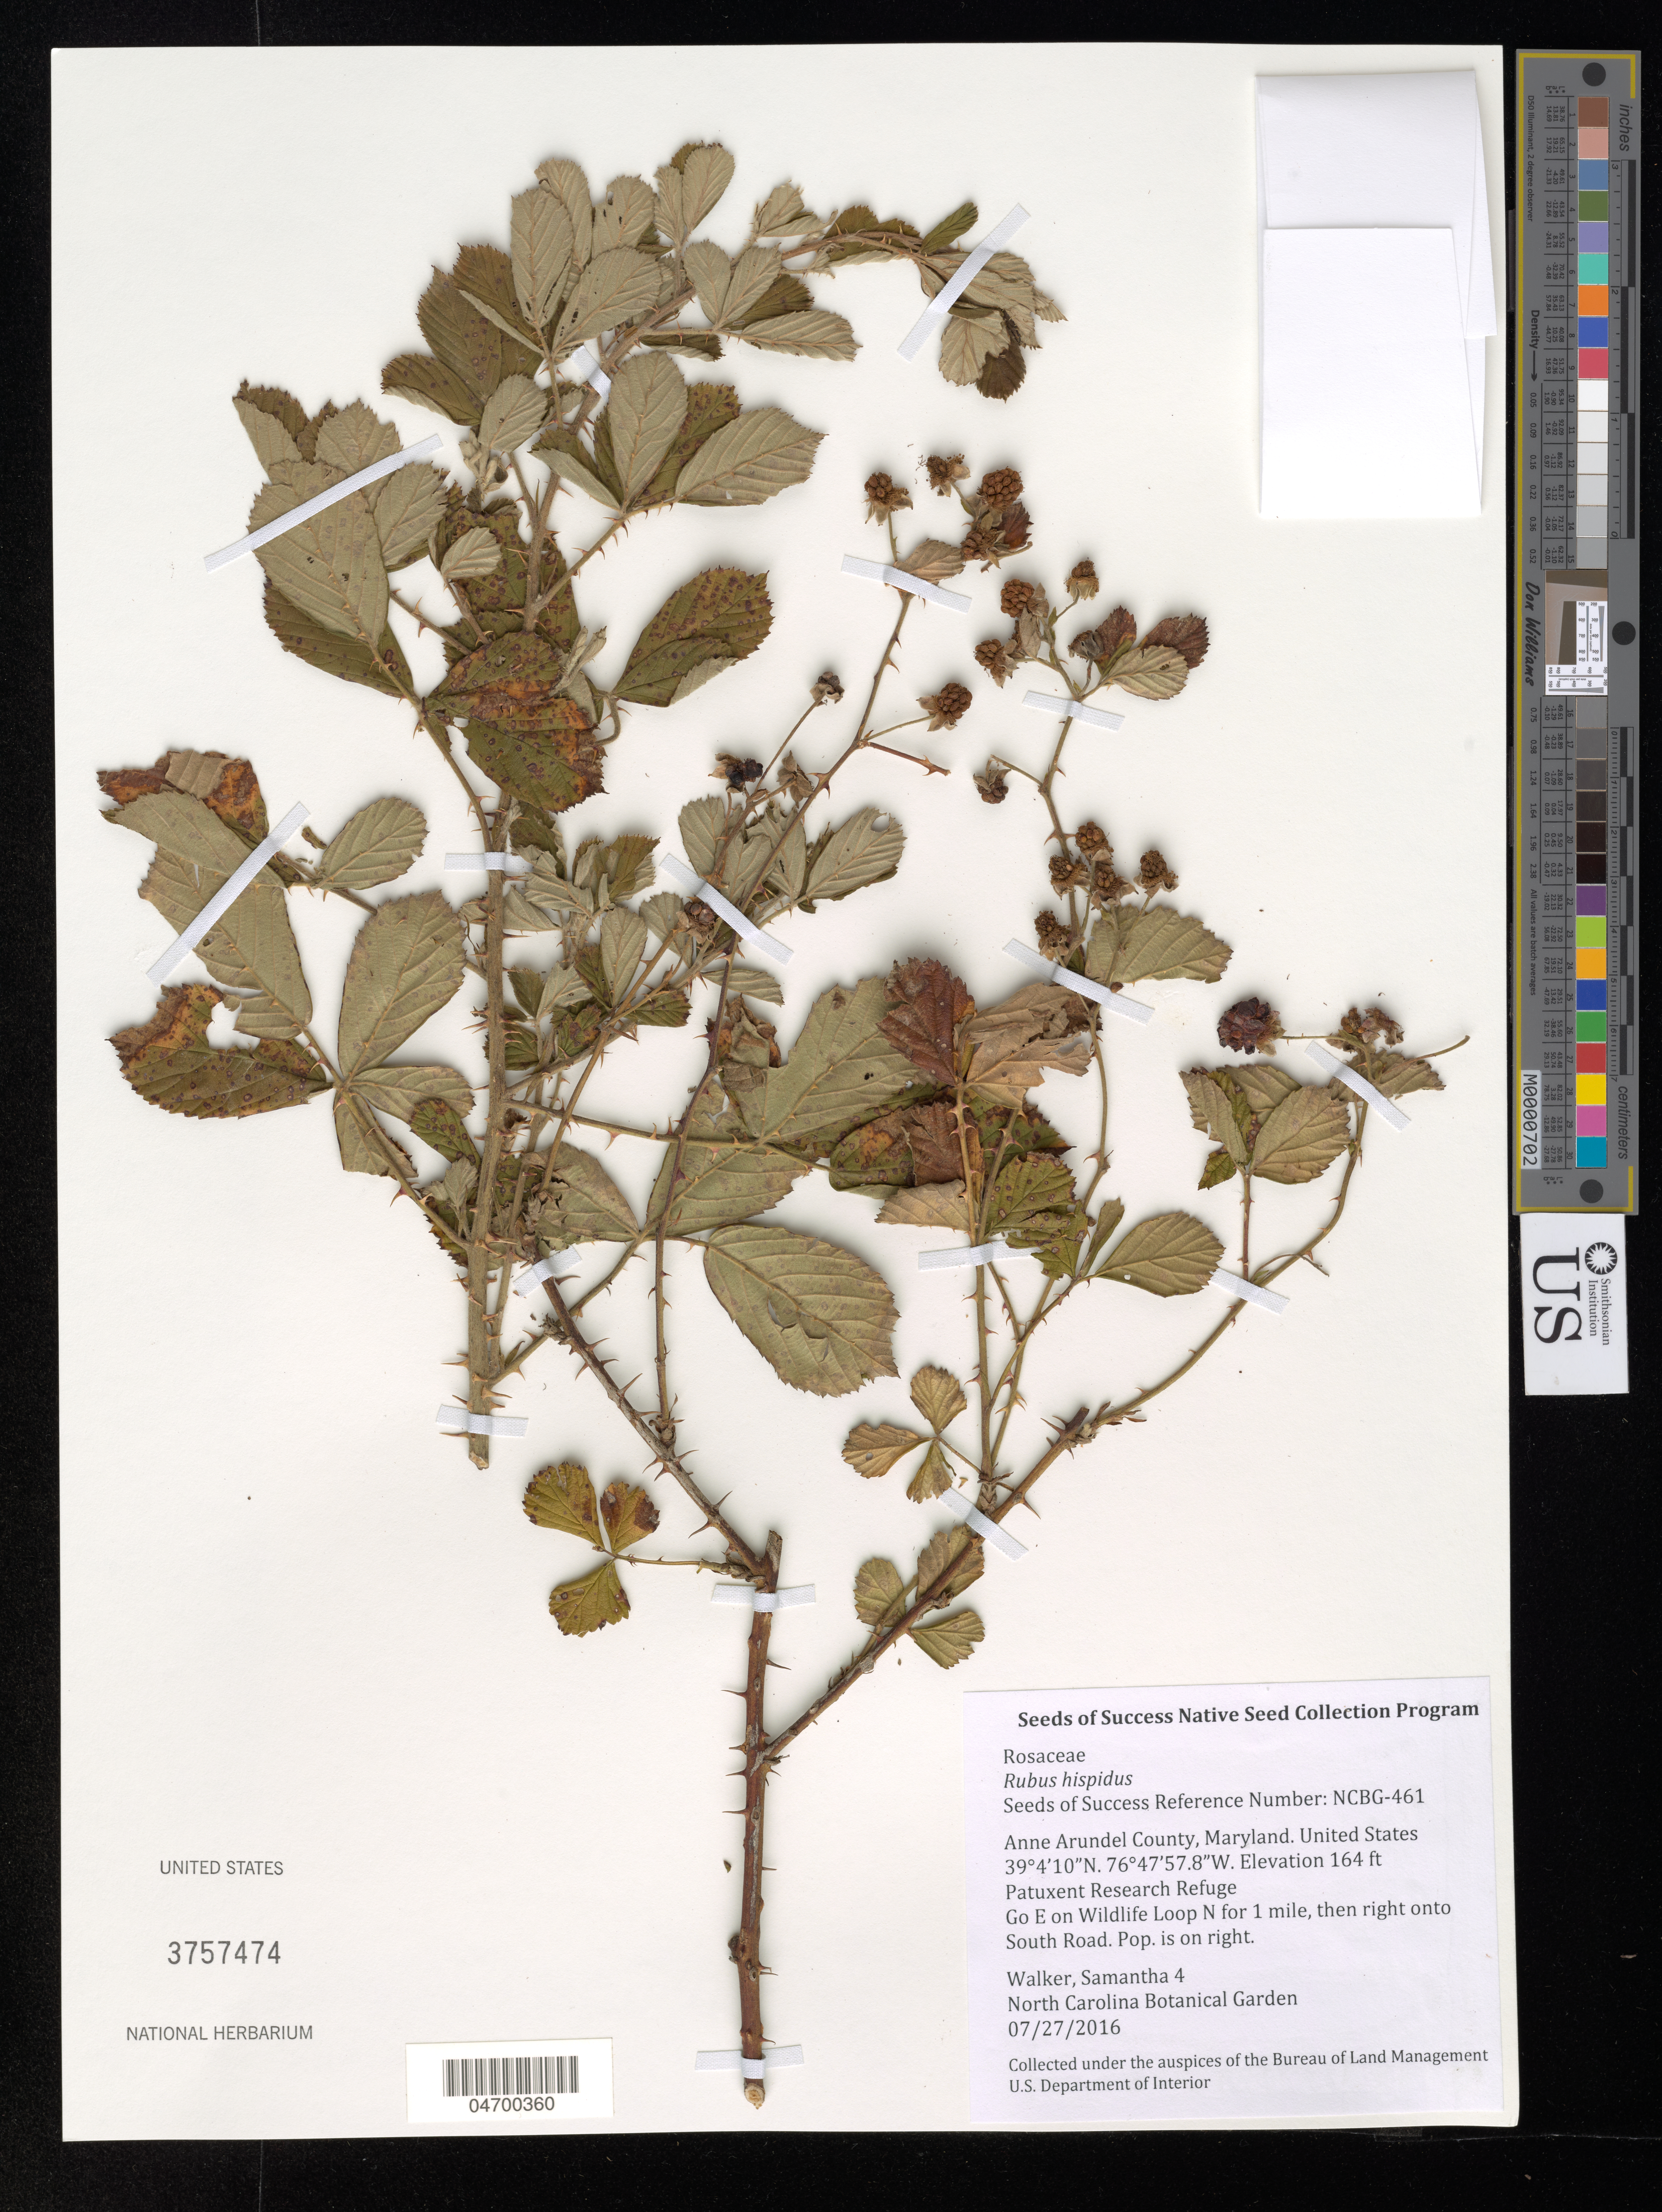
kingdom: Plantae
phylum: Tracheophyta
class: Magnoliopsida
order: Rosales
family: Rosaceae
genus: Rubus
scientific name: Rubus hispidus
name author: L.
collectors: S. Walker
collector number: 4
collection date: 2016-07-27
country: United States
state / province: Maryland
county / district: Anne Arundel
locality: Anne Arundel County. Patuxent Research Refuge Go E on Wildlife Loop N for 1 mile, then right onto South Road. Pop. is on right.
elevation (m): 50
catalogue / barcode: US 3757474